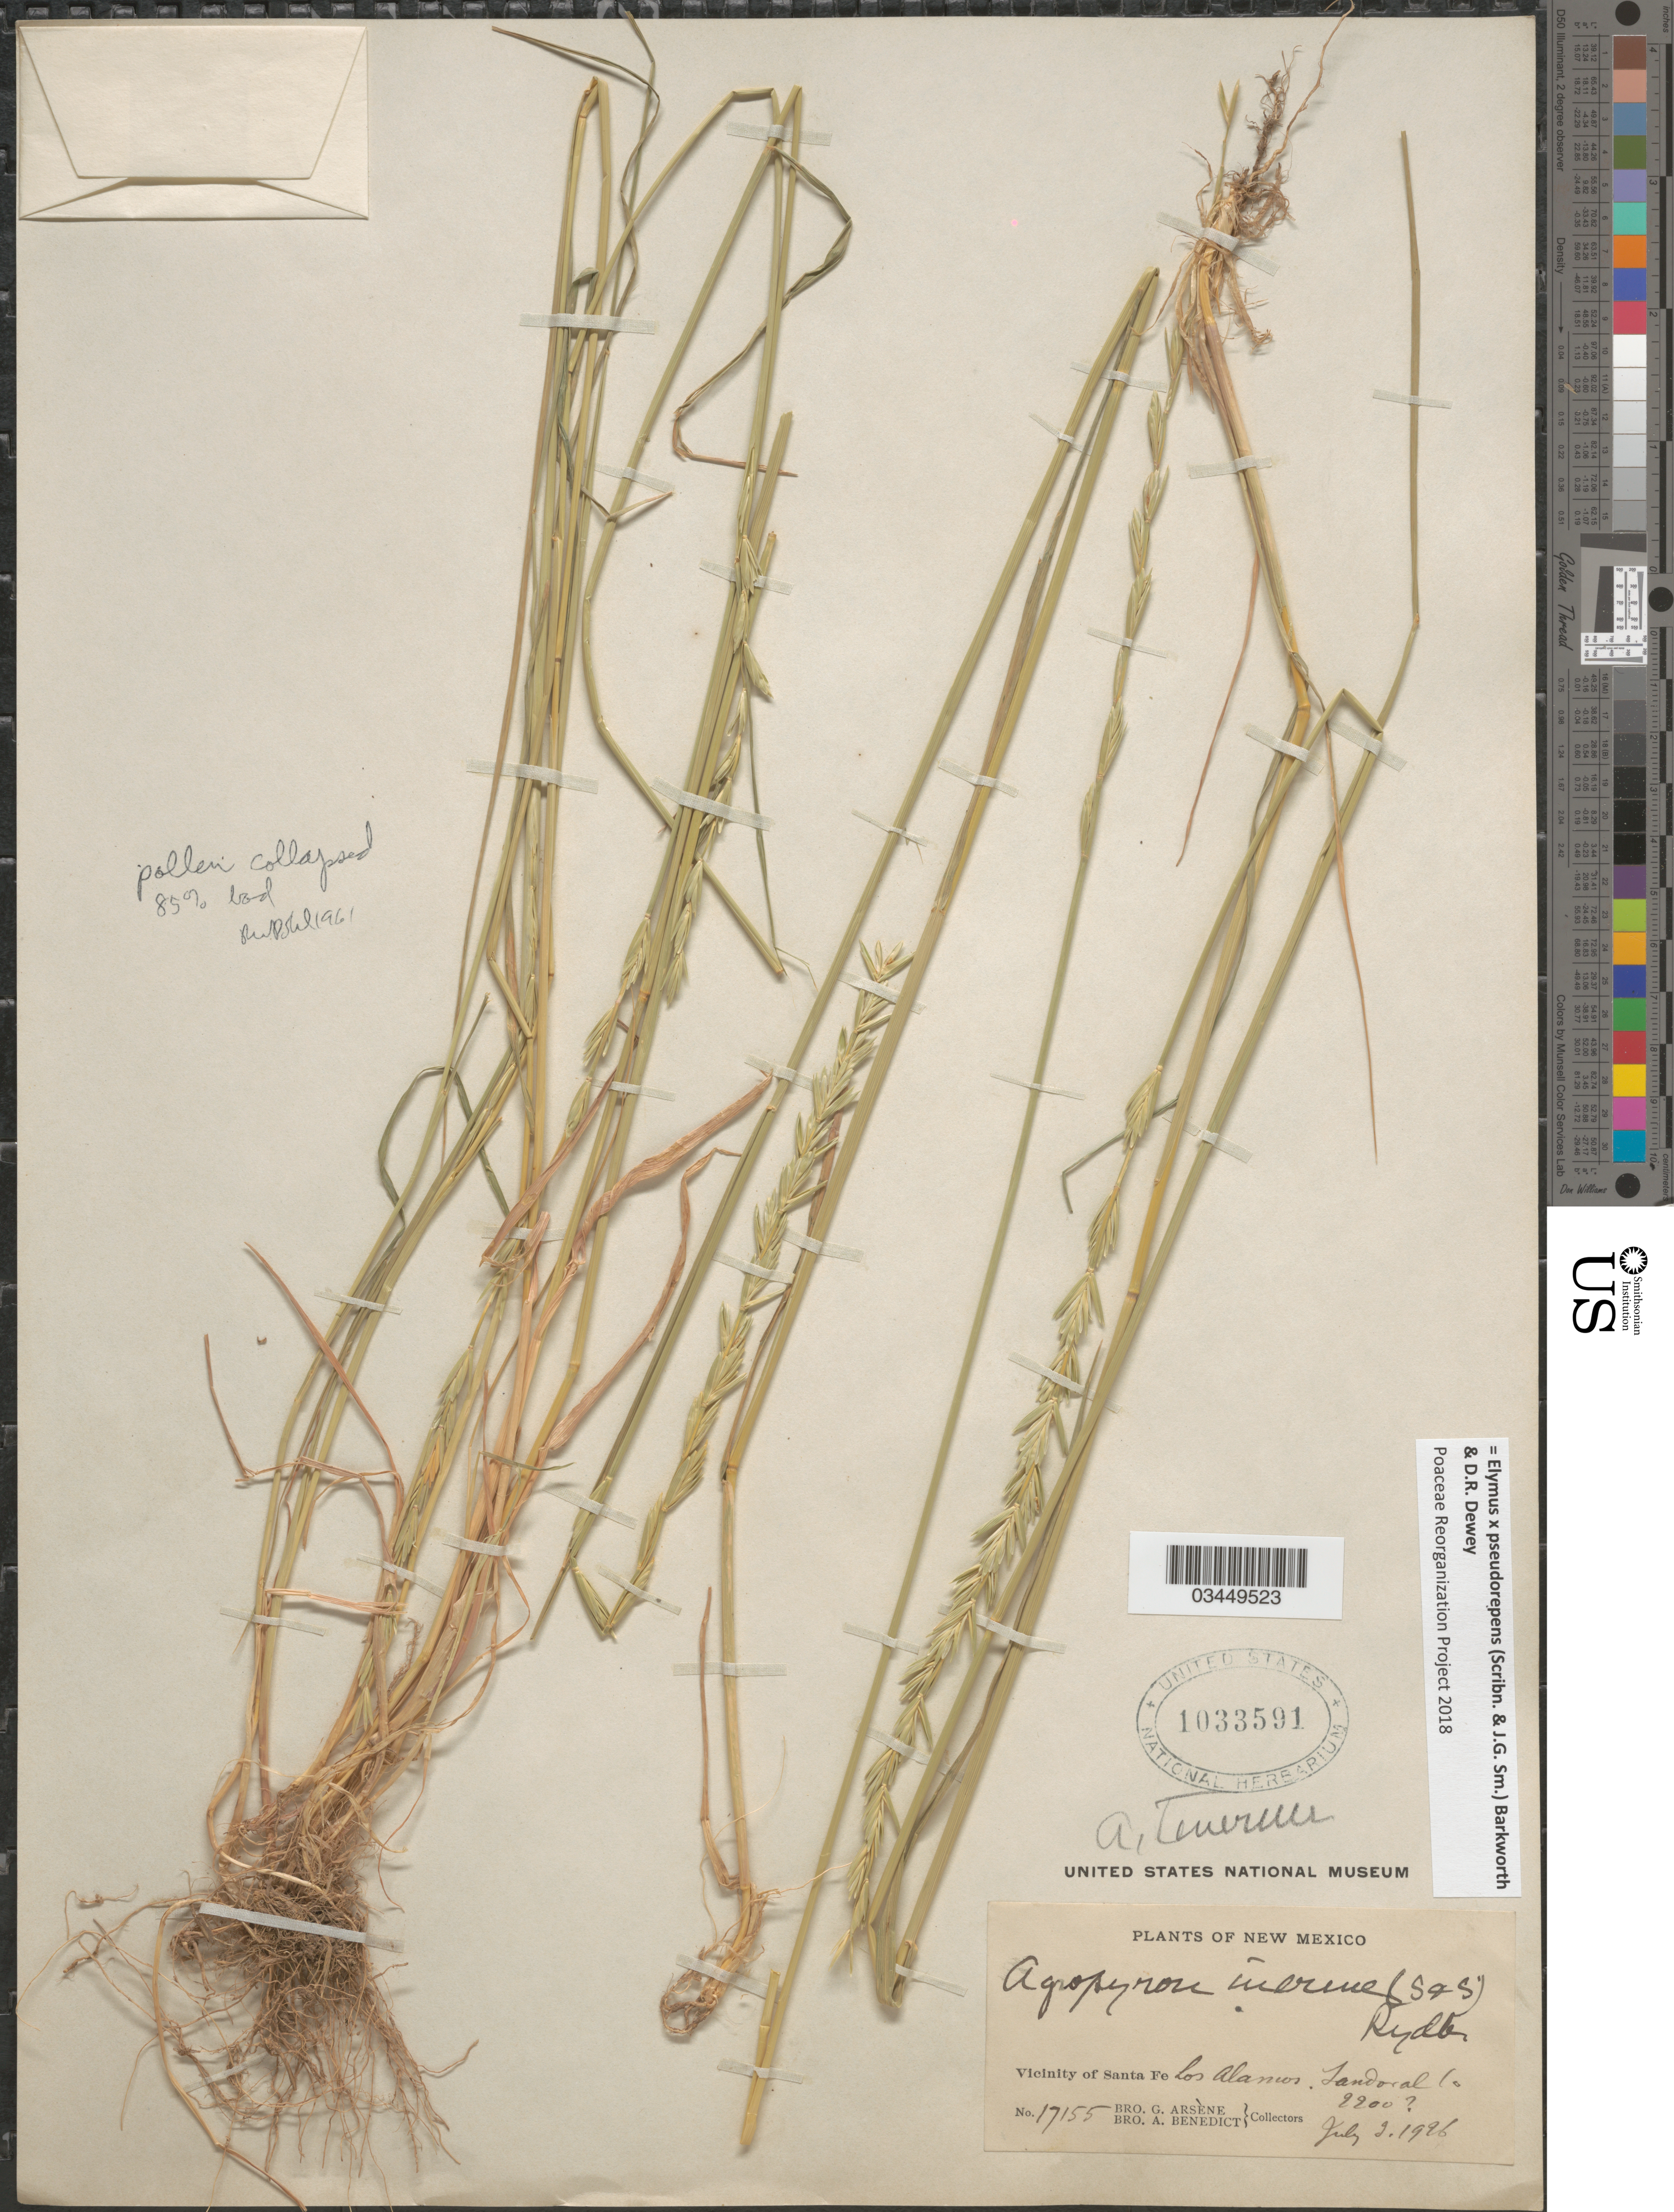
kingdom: Plantae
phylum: Tracheophyta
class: Liliopsida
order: Poales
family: Poaceae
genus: Elymus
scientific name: Elymus x pseudorepens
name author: (Scribn. & J.G. Sm.) Barkworth & Dewey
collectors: Bro. G. Arsène & Bro. A. Benedict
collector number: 17155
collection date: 1926-07-03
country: United States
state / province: New Mexico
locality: Vicinity of Santa Fe. Los Alamos, Sandoval Co.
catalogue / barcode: US 1033591